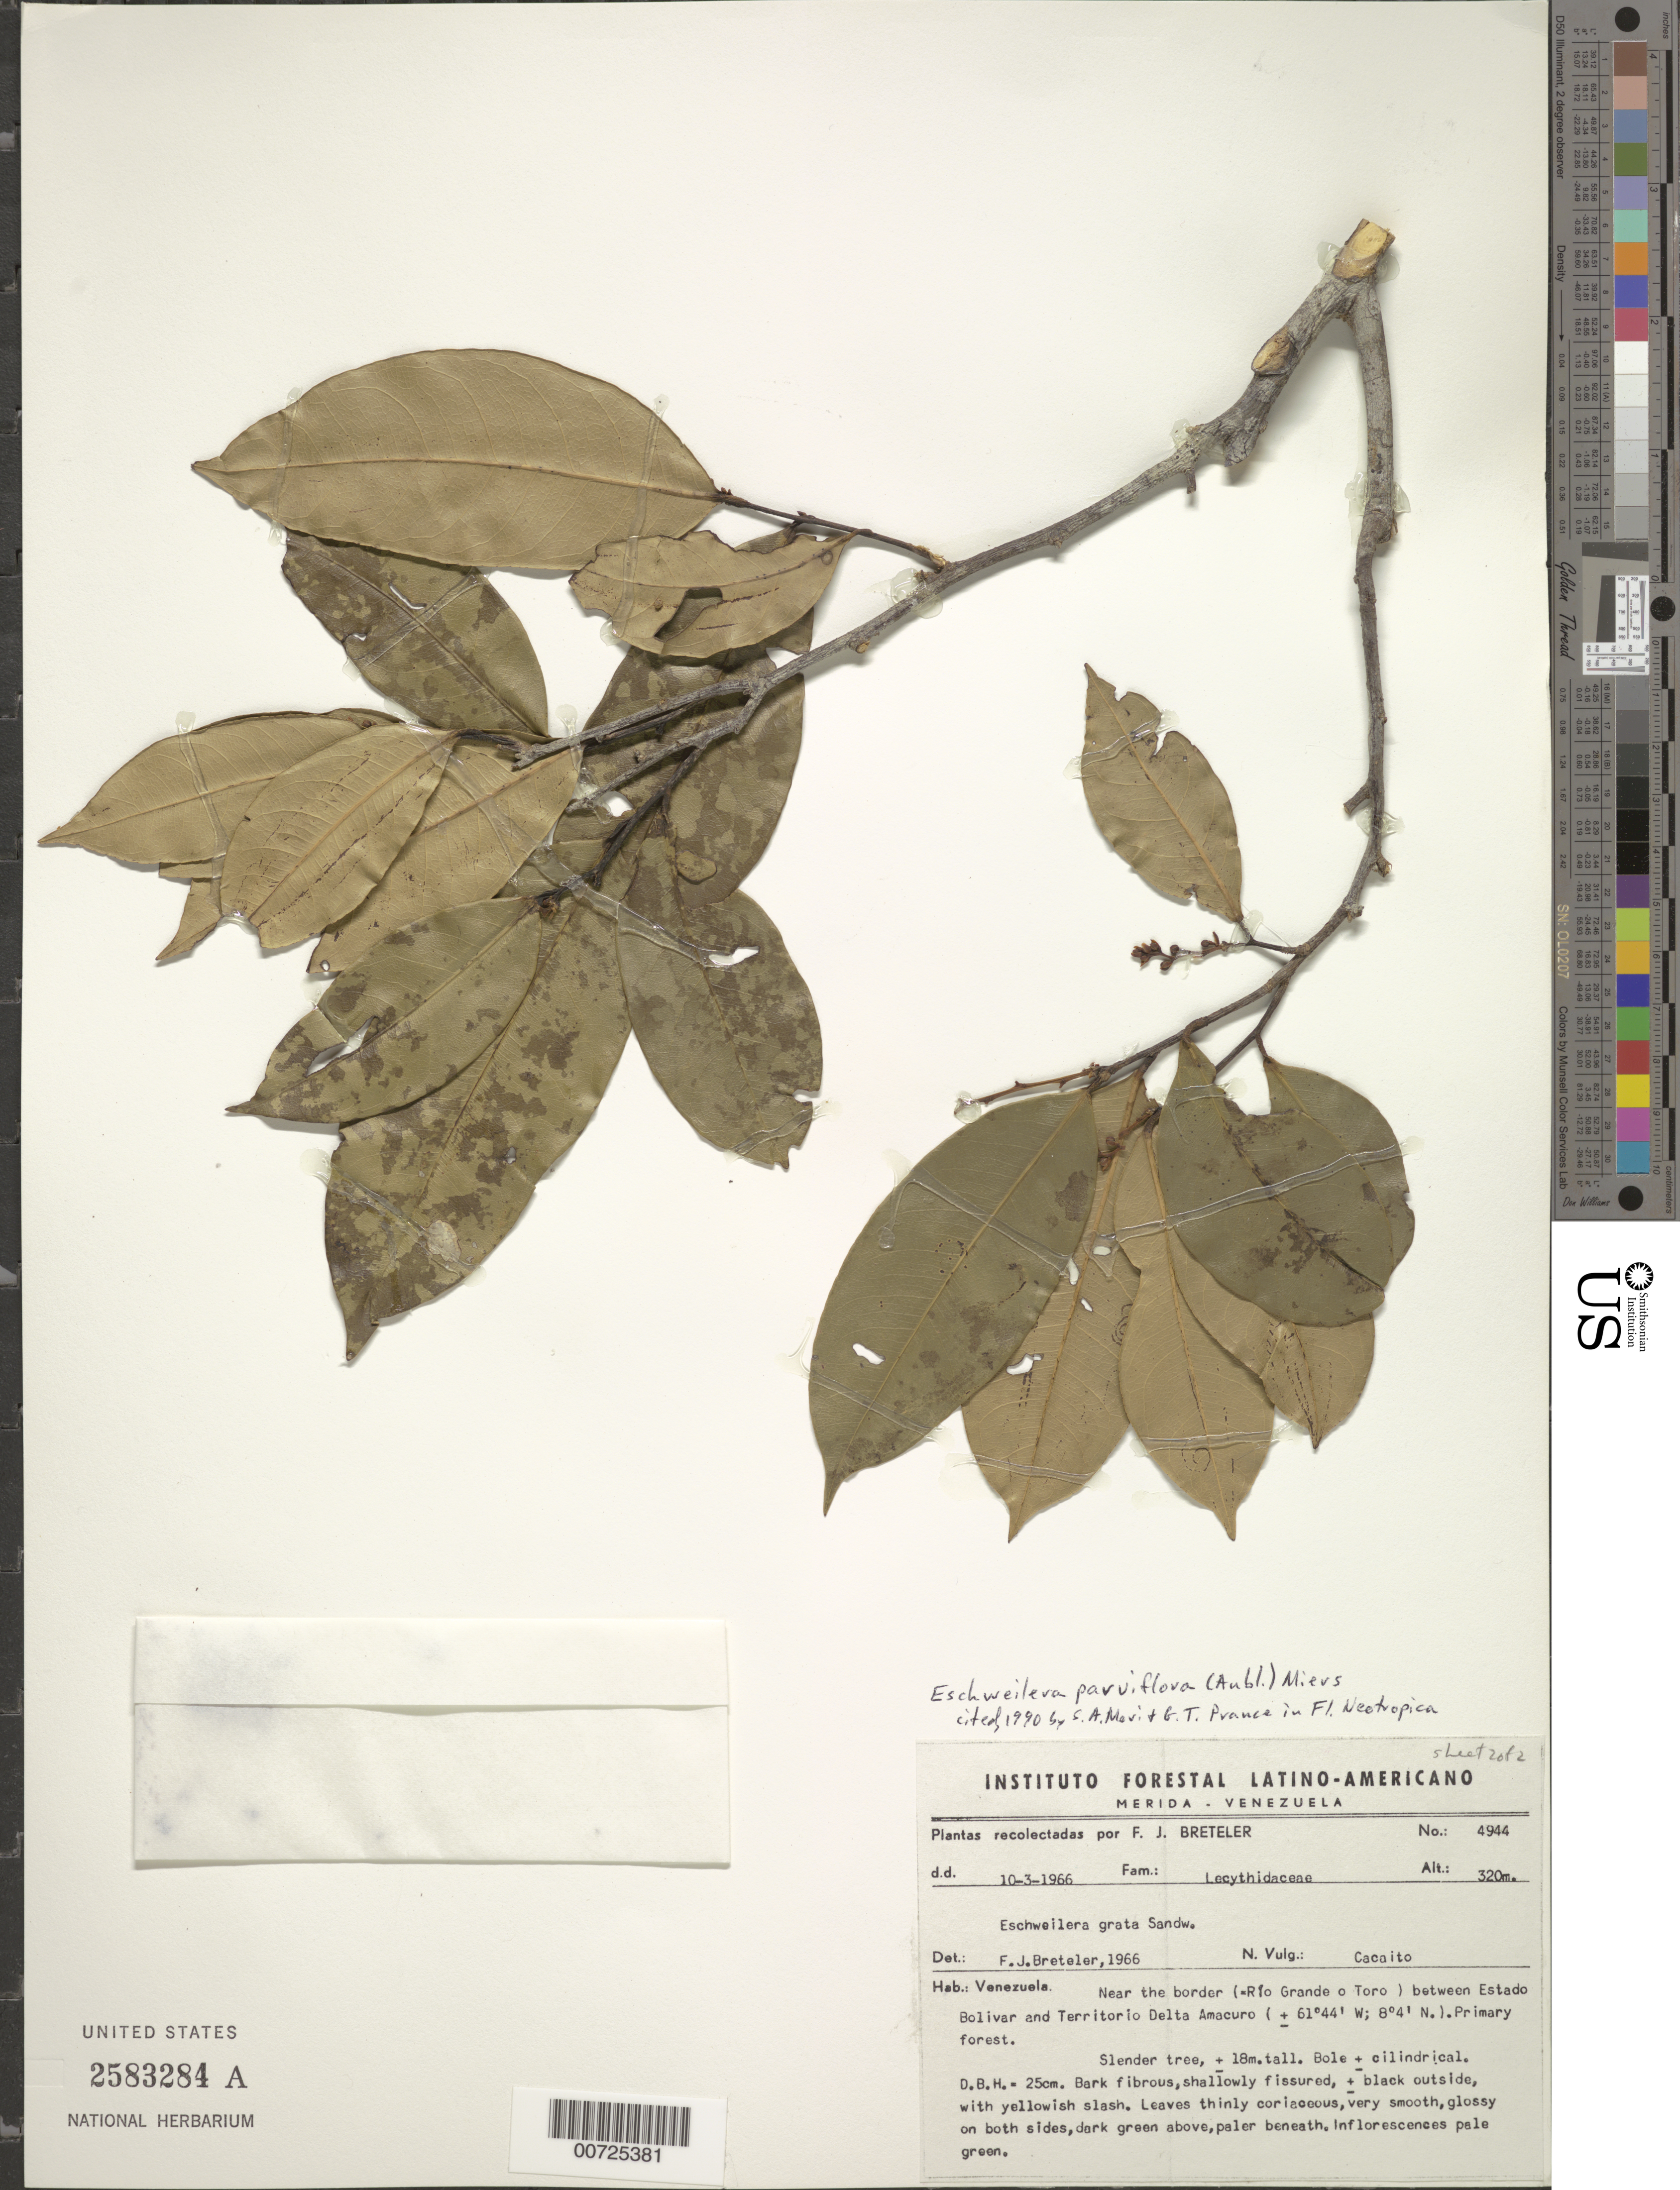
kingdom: Plantae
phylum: Tracheophyta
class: Magnoliopsida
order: Ericales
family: Lecythidaceae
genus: Eschweilera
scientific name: Eschweilera parviflora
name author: (Aubl.) Miers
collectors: F. J. Breteler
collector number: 4944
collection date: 1966-03-10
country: Venezuela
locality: Near the border (= [unsure placement]Río Grande o Toro) between Estado Bolivar and Territorio Delta Amacuro.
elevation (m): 320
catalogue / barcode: US 2583284A